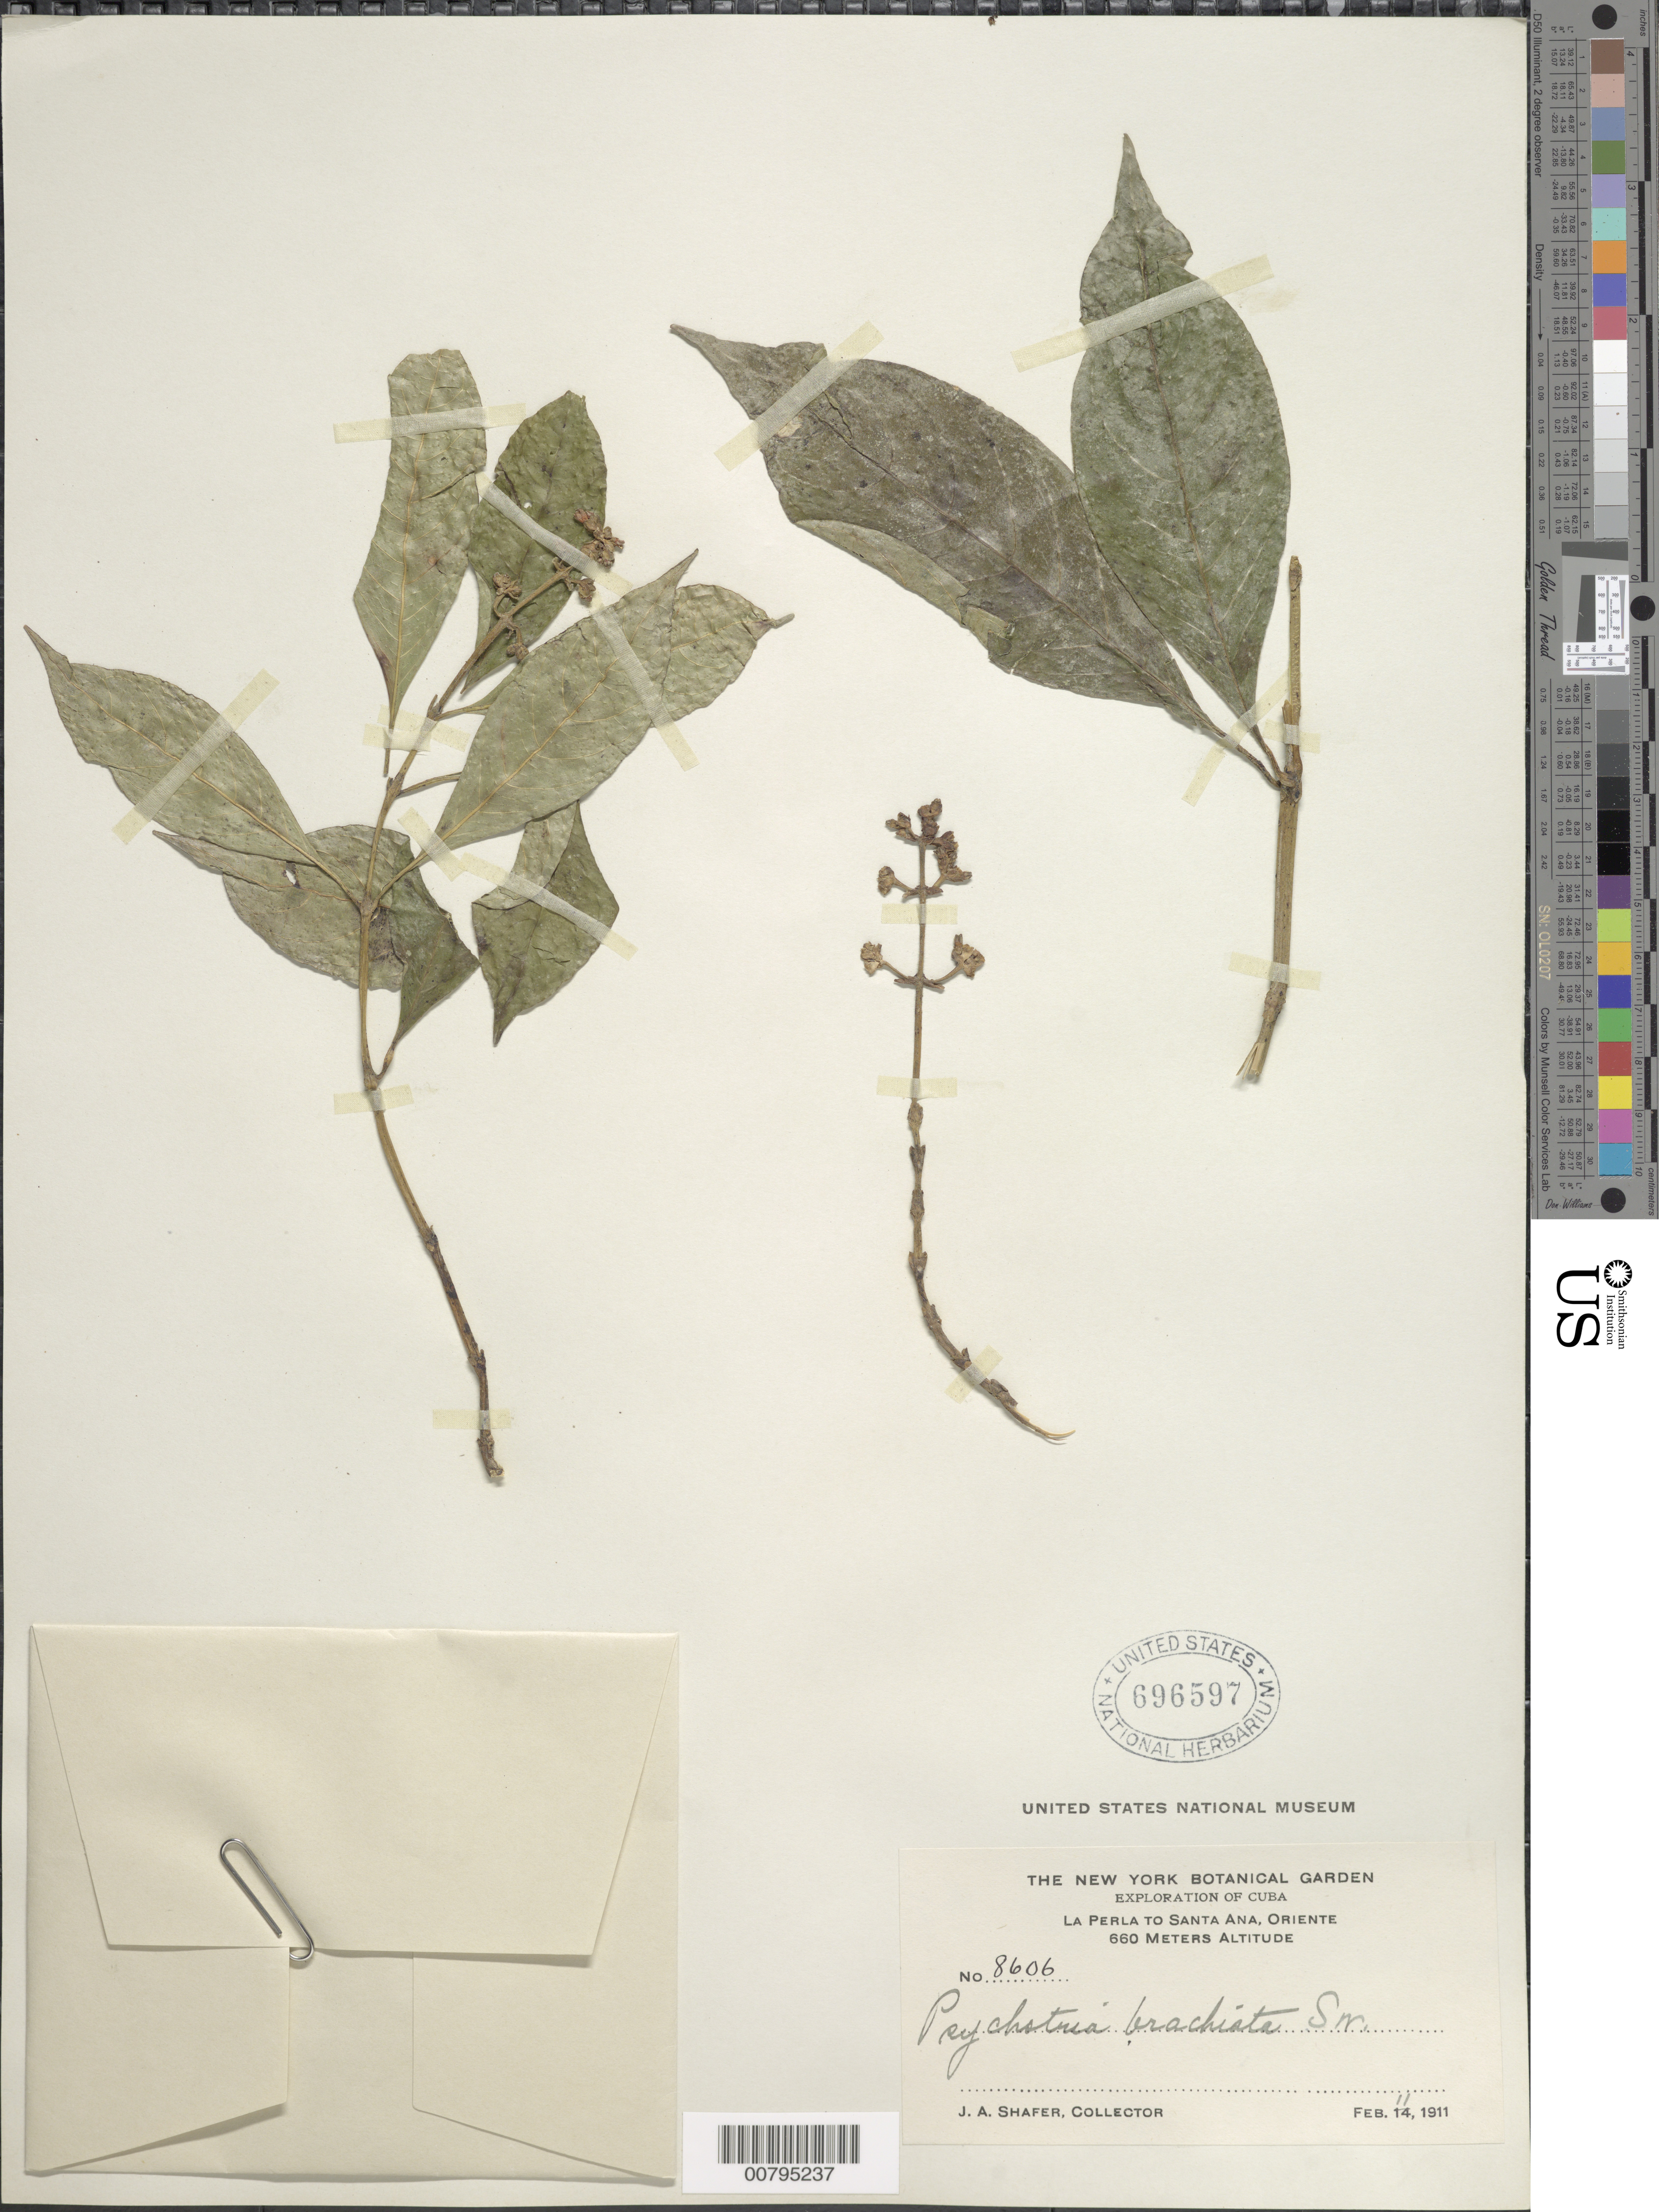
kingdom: Plantae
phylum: Tracheophyta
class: Magnoliopsida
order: Gentianales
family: Rubiaceae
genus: Psychotria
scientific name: Psychotria brachiata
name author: Sw.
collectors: J. A. Shafer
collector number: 8606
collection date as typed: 11 Feb 1911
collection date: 1911-02-11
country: Cuba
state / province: Oriente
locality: La Perla to Santa Ana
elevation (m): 660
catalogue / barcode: US 696597